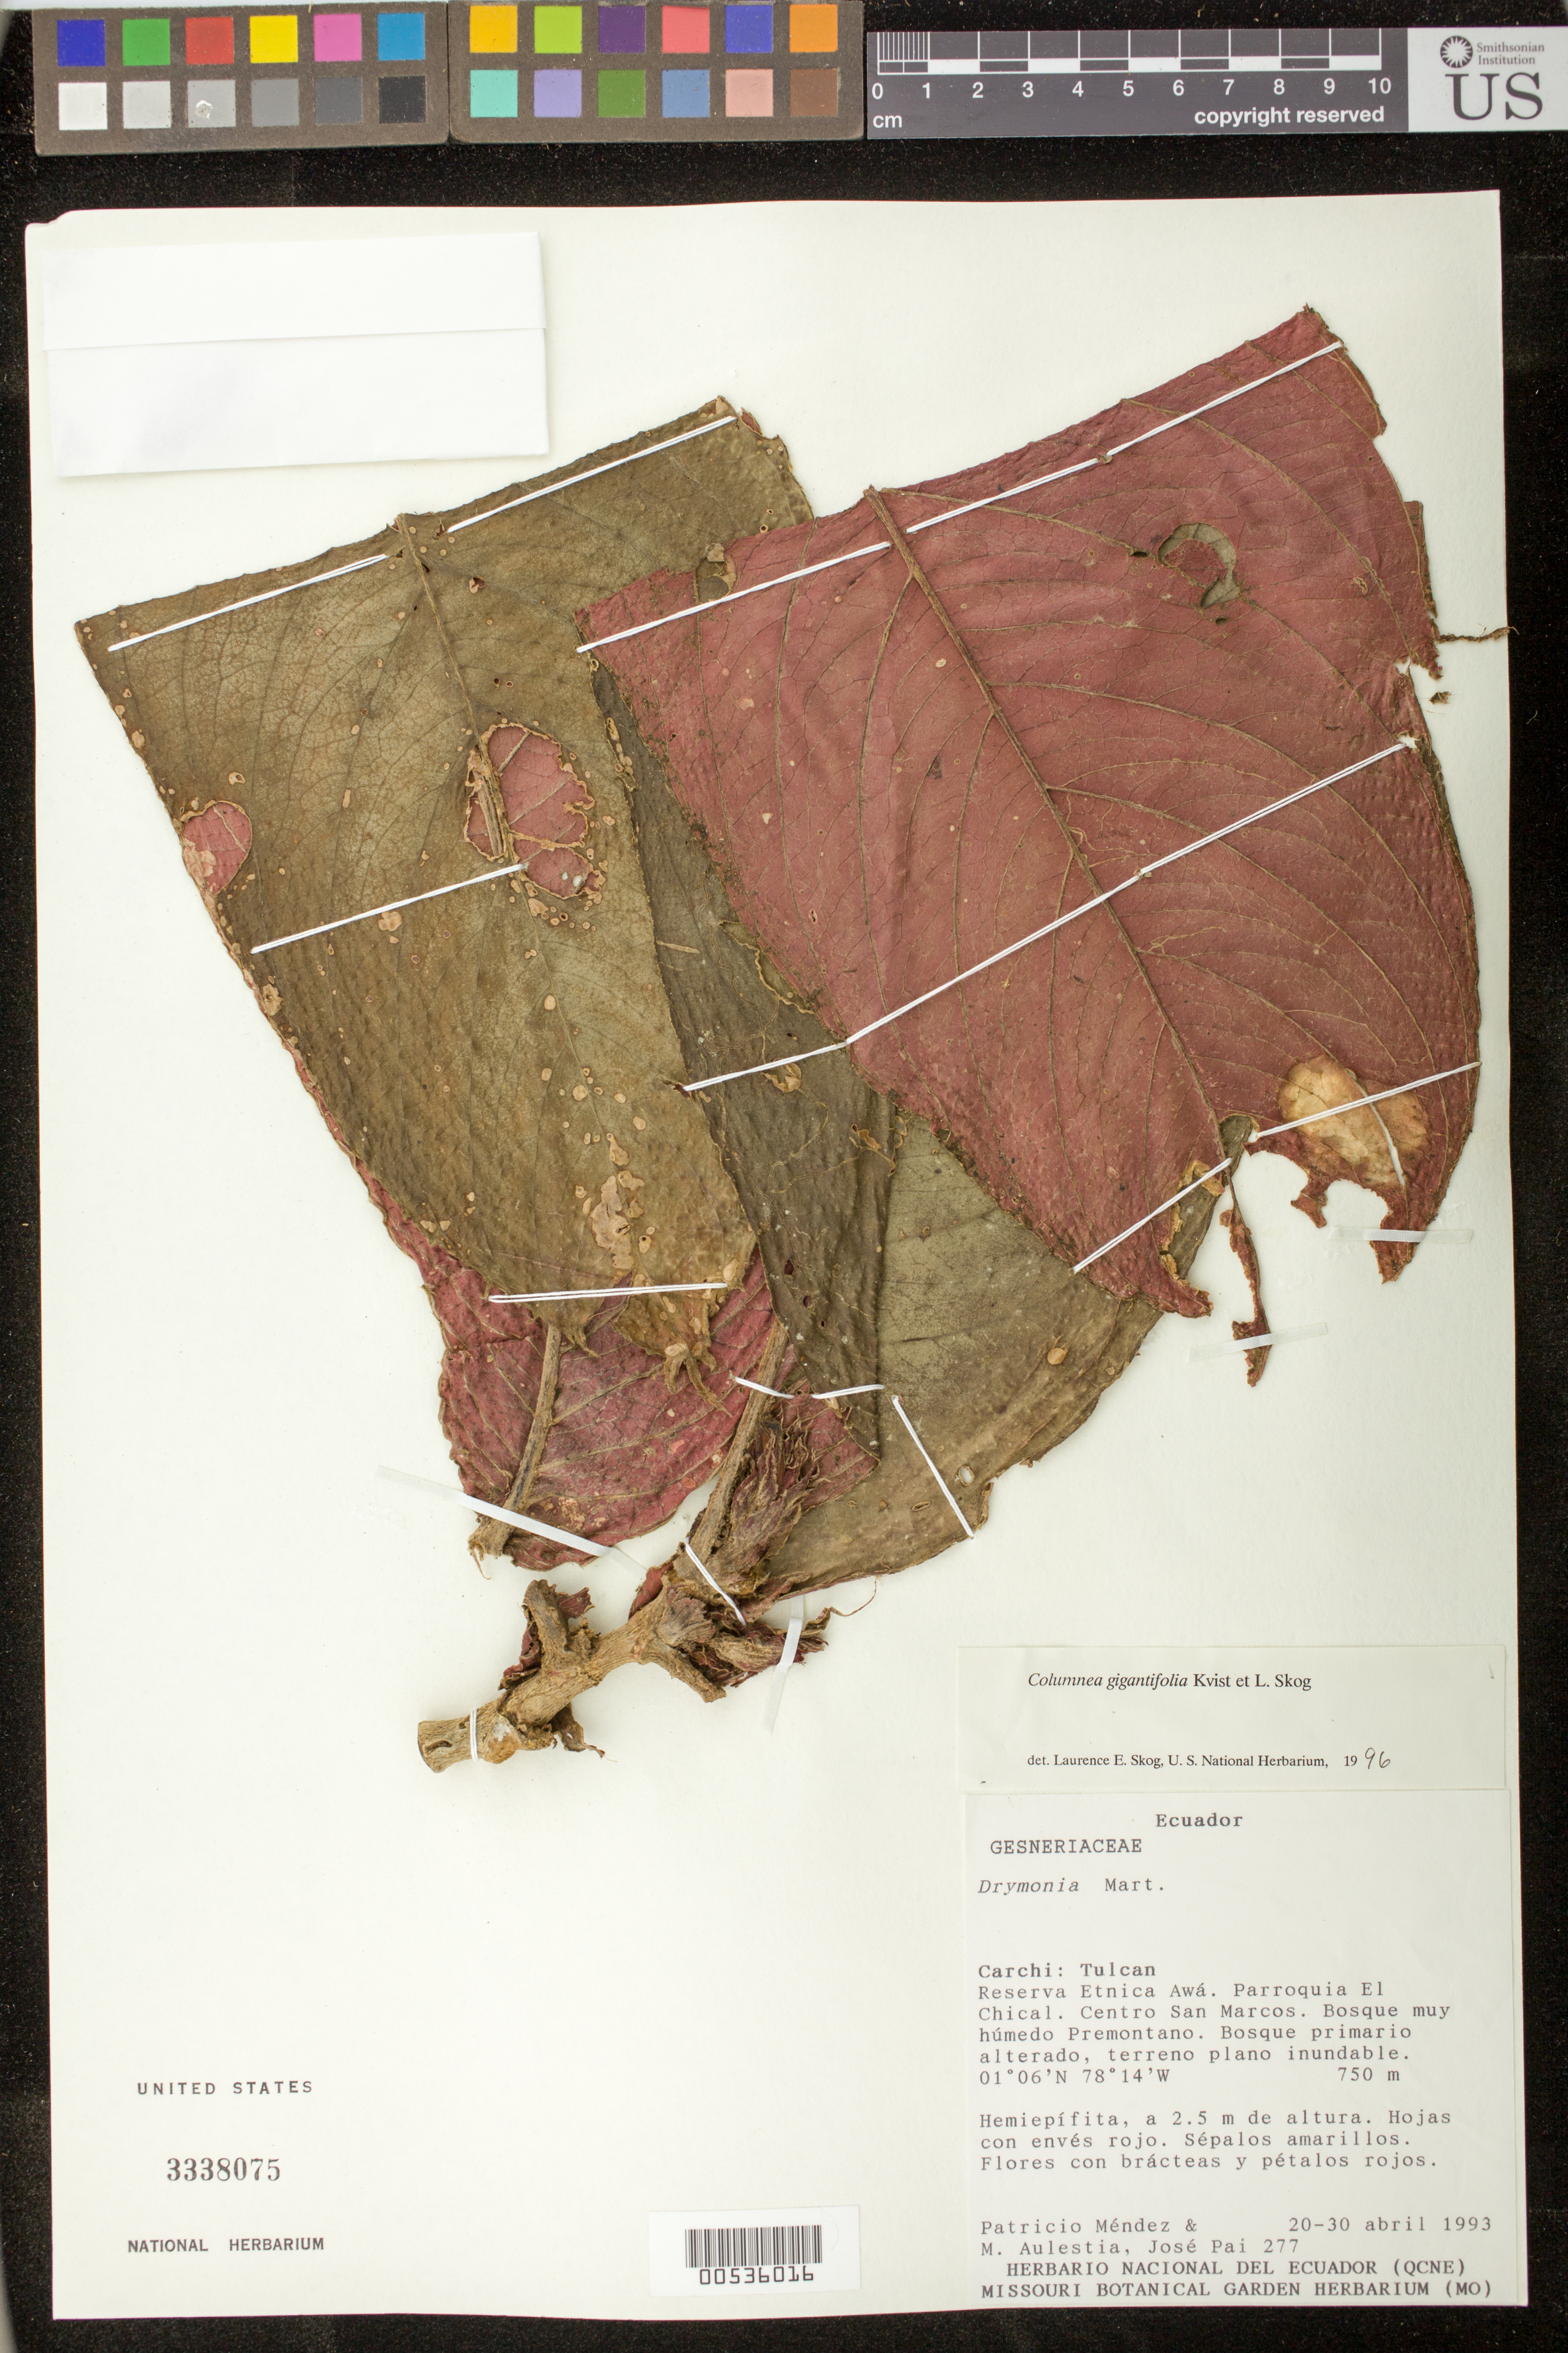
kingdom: Plantae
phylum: Tracheophyta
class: Magnoliopsida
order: Lamiales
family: Gesneriaceae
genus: Columnea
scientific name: Columnea gigantifolia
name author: L.P. Kvist & L.E. Skog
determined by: Skog, Laurence E.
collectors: P. Méndez, M. Aulestia & J. Pai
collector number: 277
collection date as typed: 20-30 Apr 1993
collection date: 1993-04-20/1993-04-30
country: Ecuador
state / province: Carchi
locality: Tulcan: Reserva Etnica Awá, Parroquia El Chical, Centro San Marcos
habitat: Bosque muy húmedo premontano, bosque primario alterado, terreno plano inundable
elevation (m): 750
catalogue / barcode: US 3338075